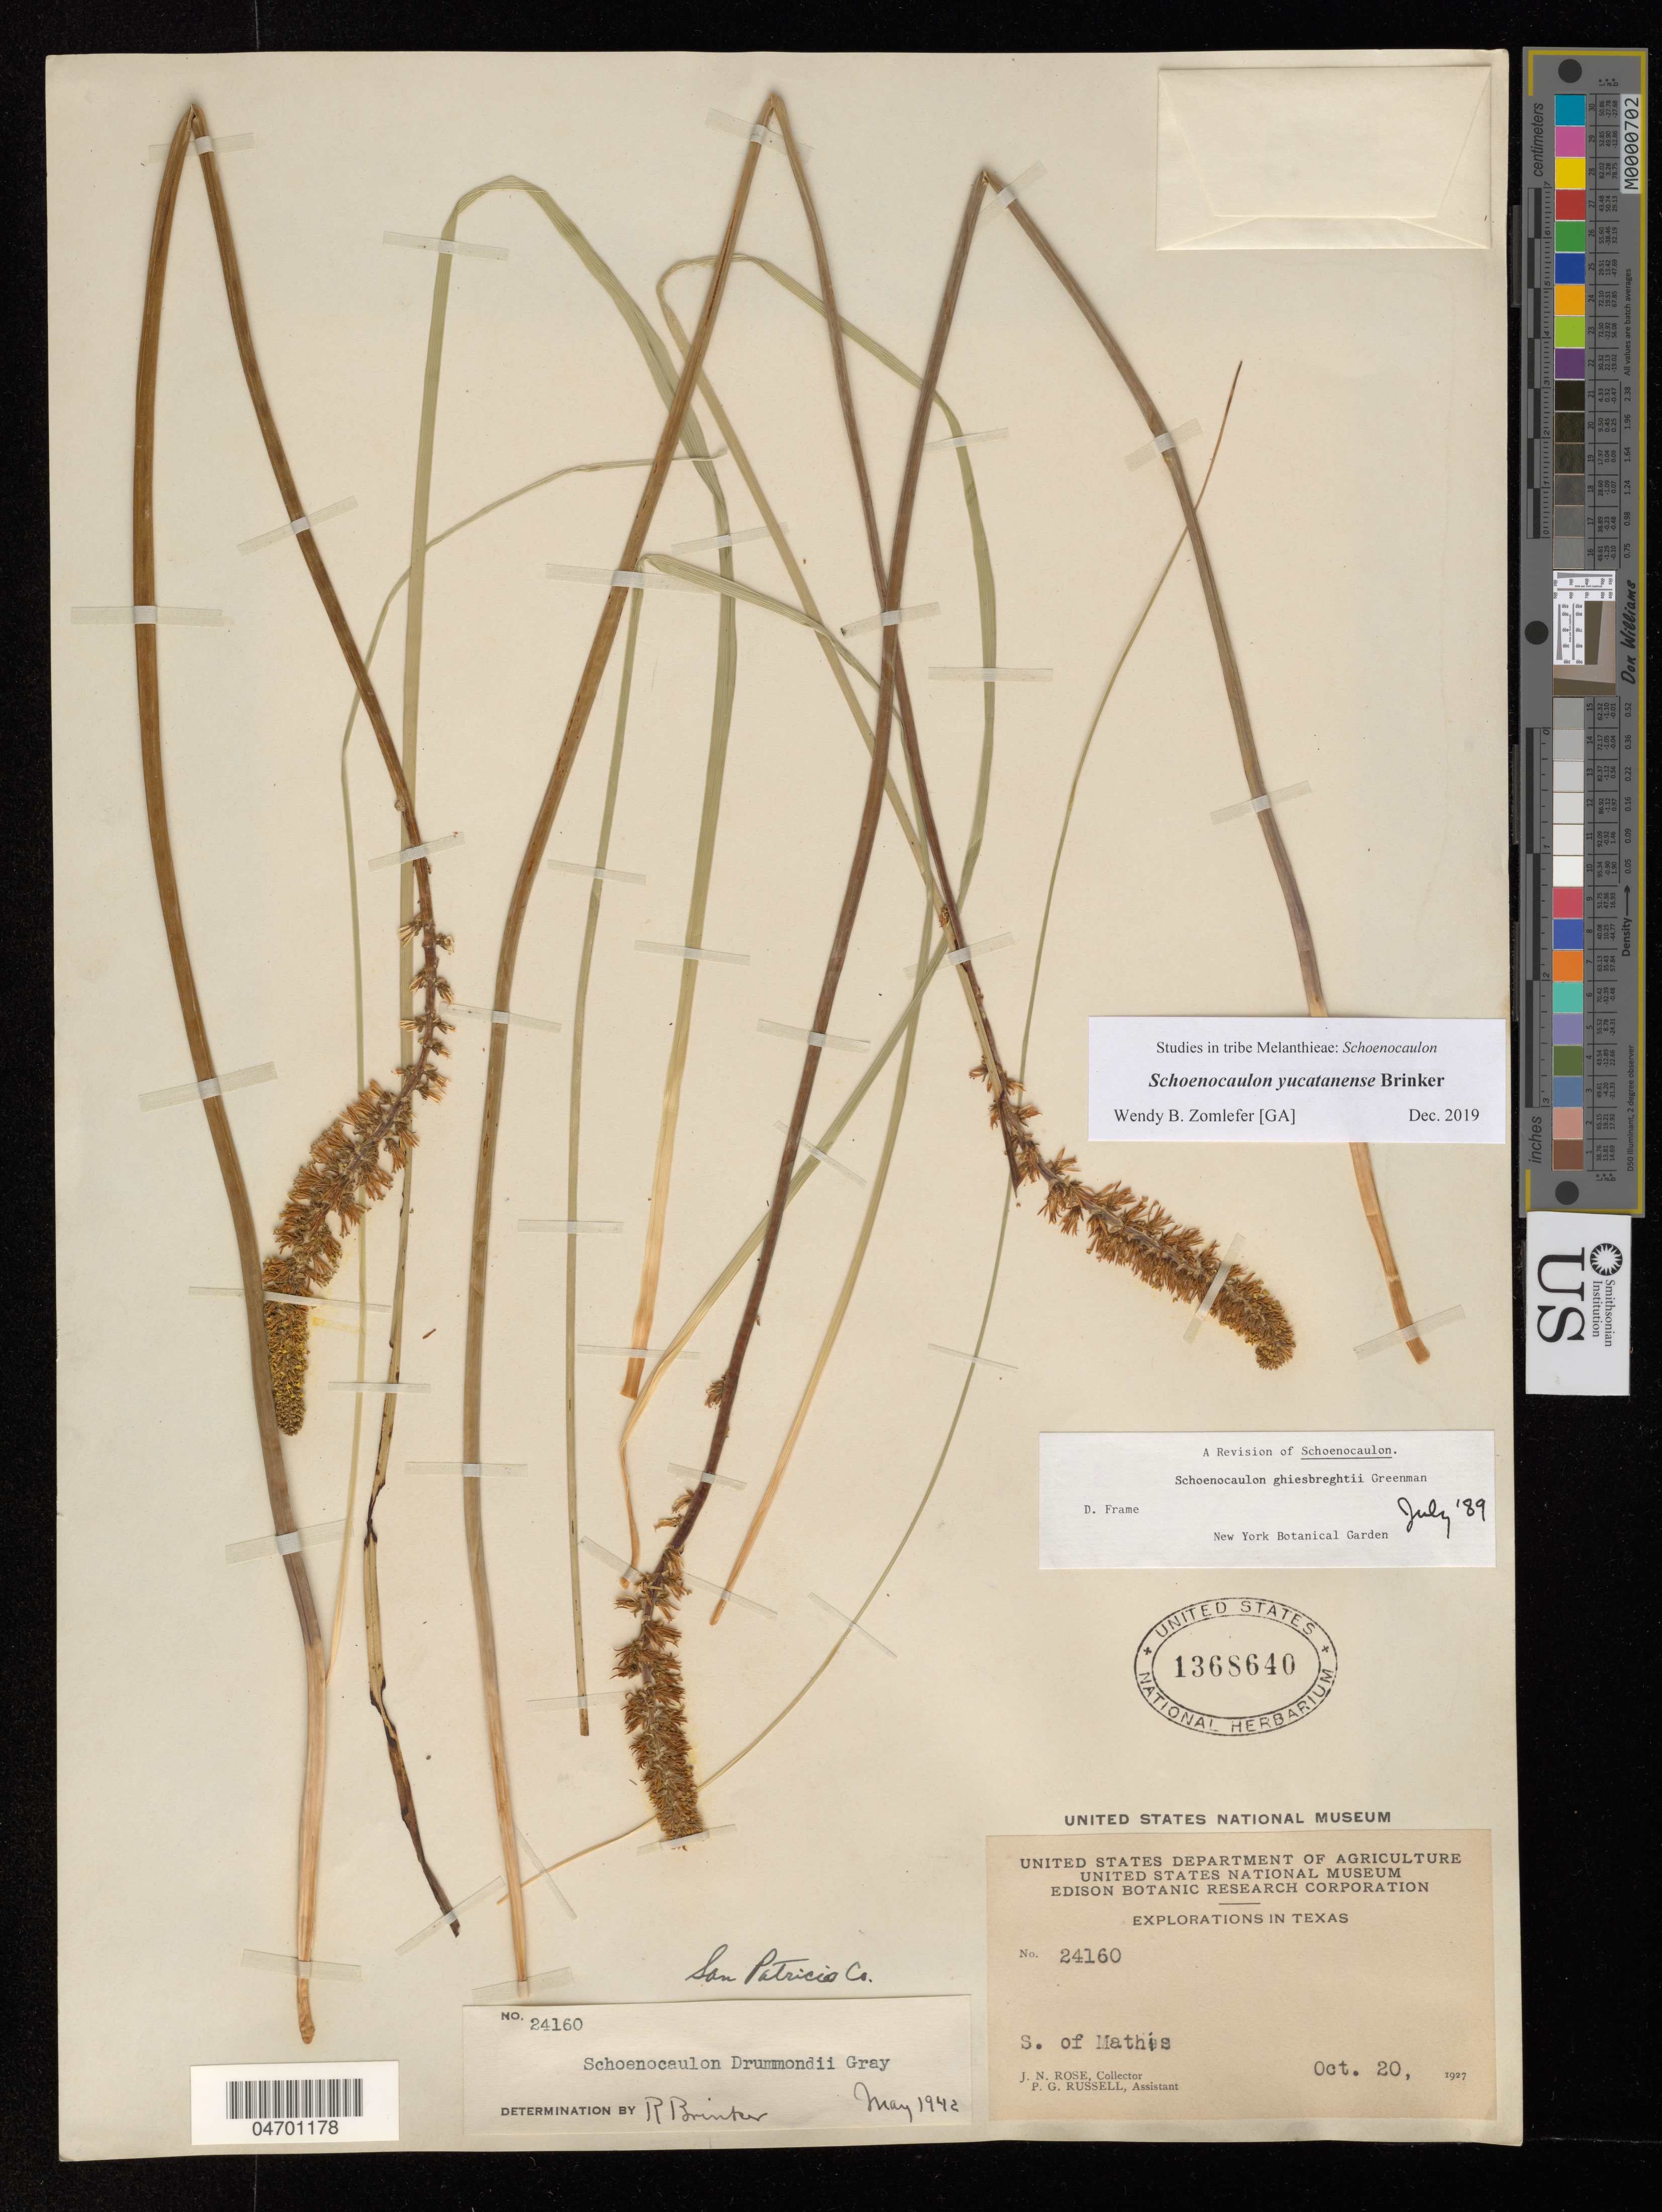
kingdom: Plantae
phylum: Tracheophyta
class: Liliopsida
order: Liliales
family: Melanthiaceae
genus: Schoenocaulon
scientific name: Schoenocaulon ghiesbreghtii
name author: Greenm.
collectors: J. N. Rose & P. G. Russell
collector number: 24160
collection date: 1927-10-20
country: United States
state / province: Texas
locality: Explorations in Texas. S. of Mathis. San Patricia Co.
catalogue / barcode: US 1368640